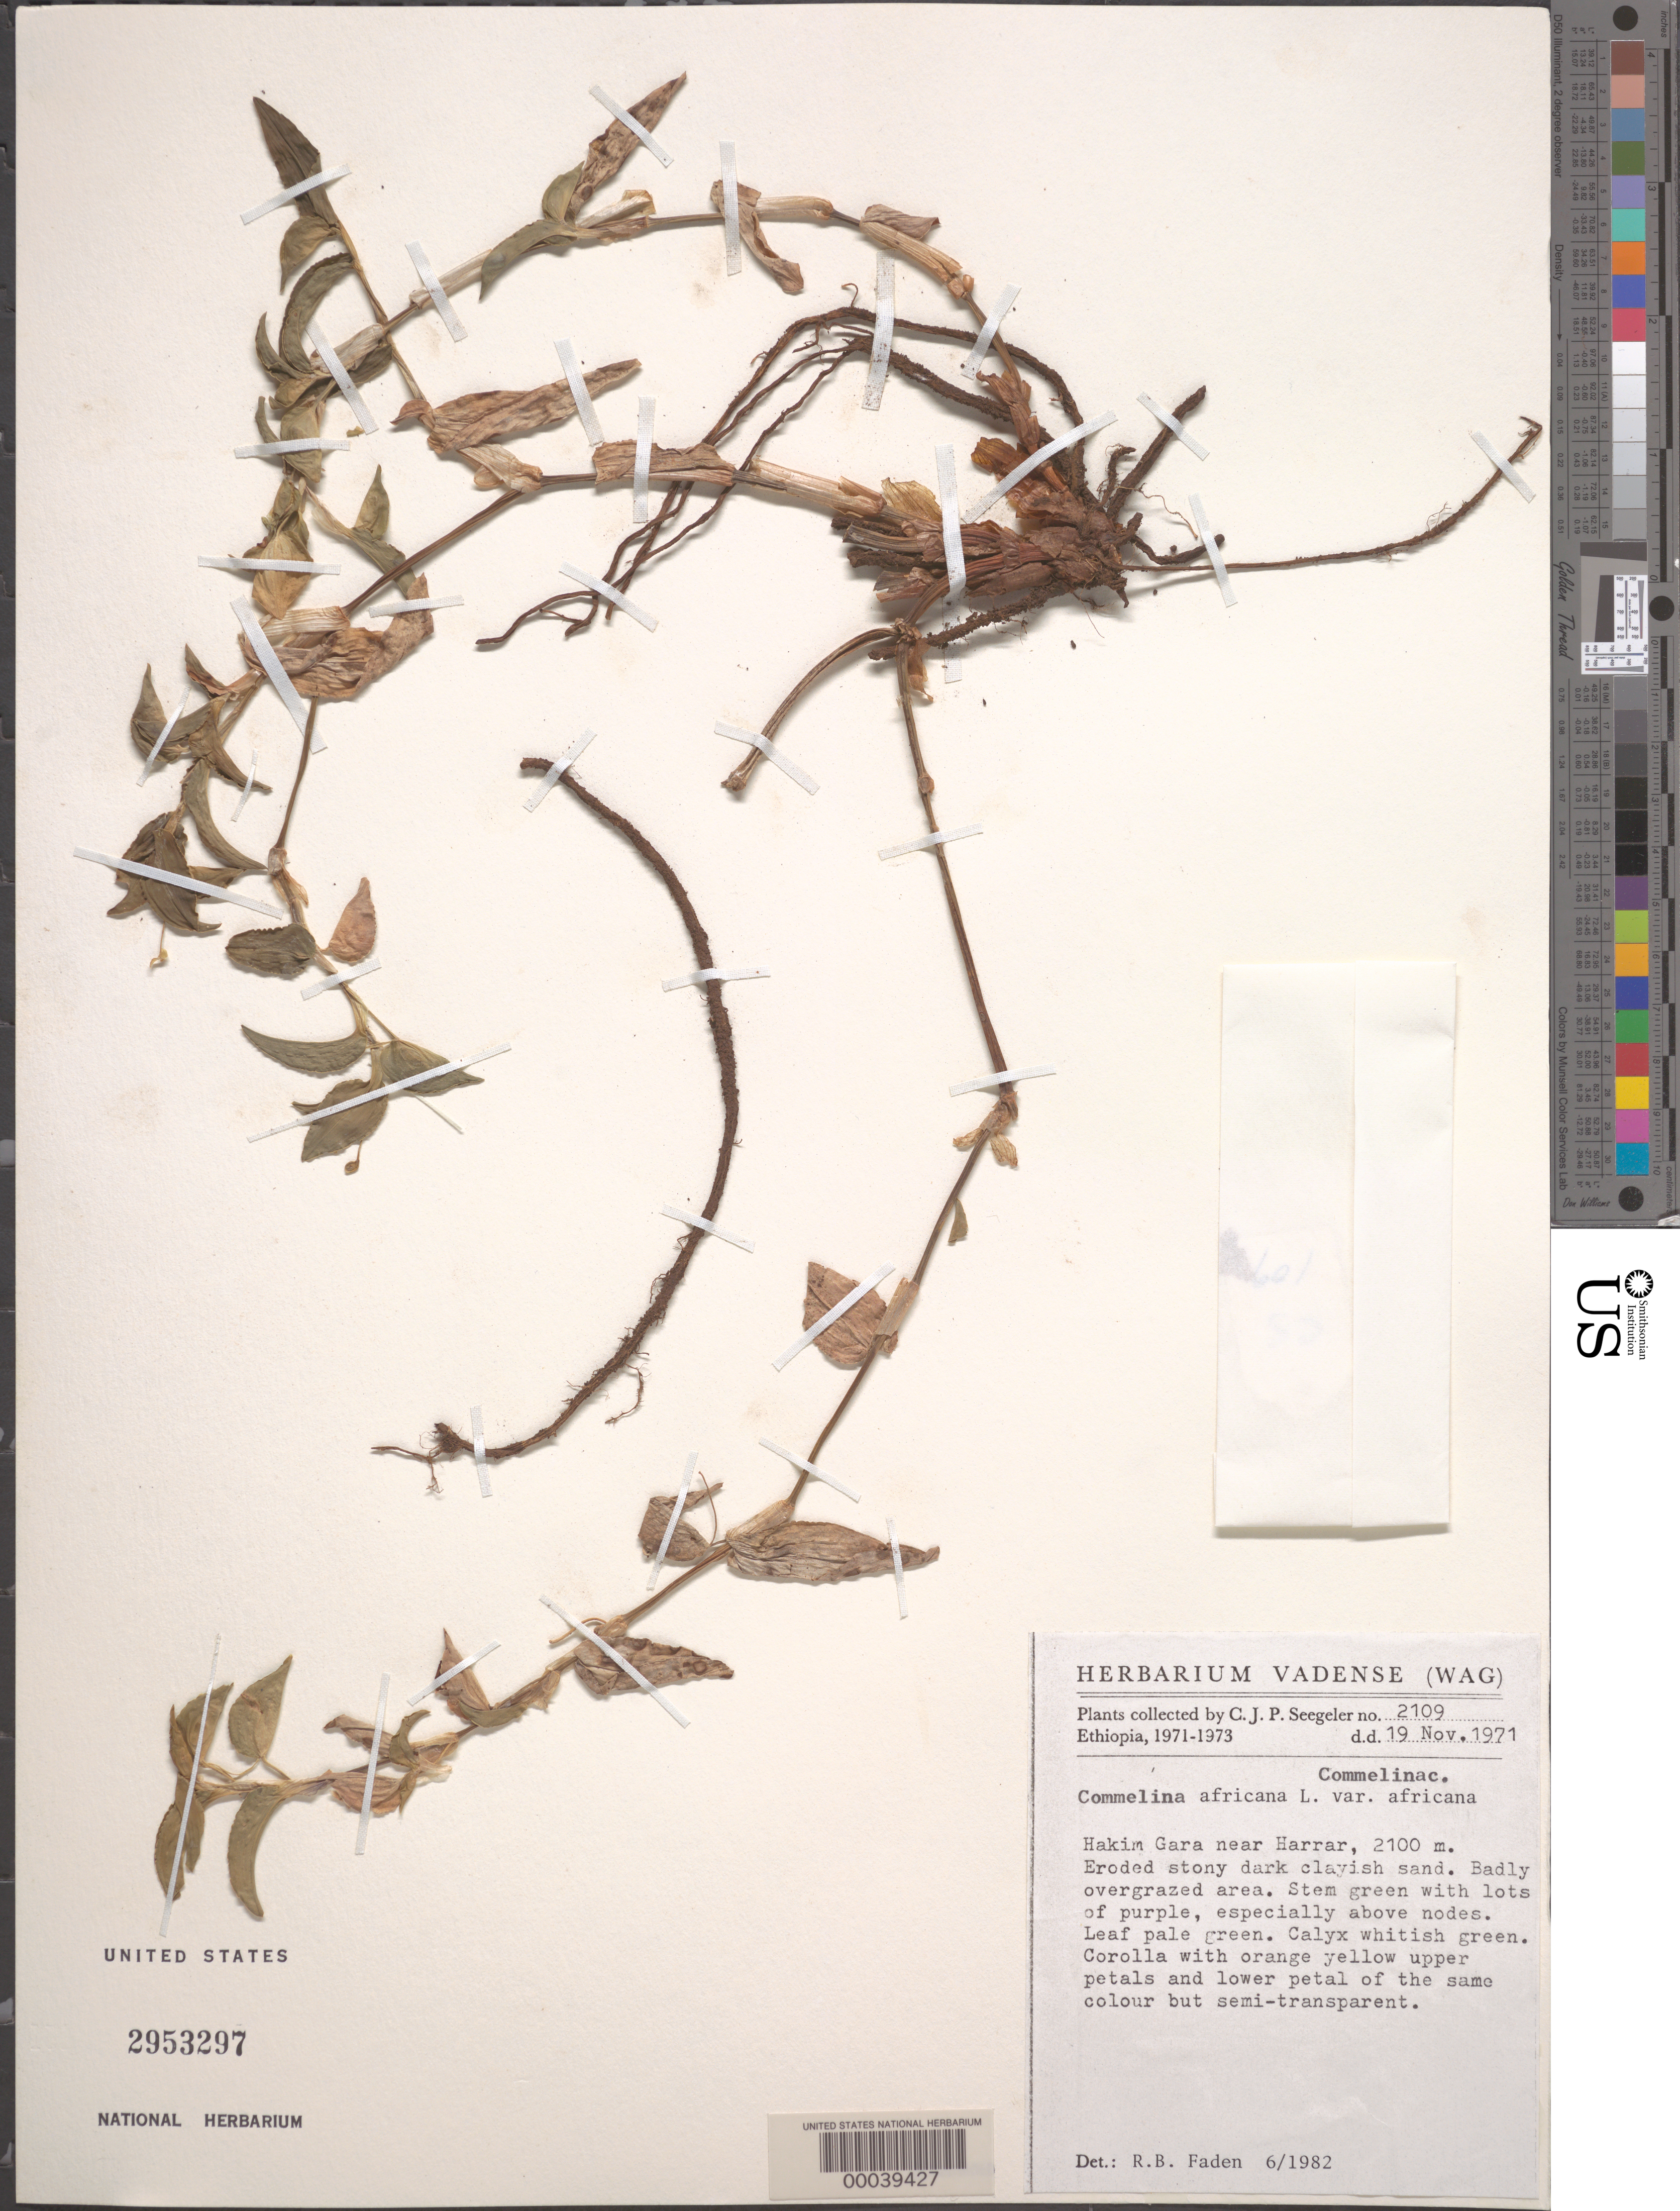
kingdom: Plantae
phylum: Tracheophyta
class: Liliopsida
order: Commelinales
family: Commelinaceae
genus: Commelina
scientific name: Commelina africana var. africana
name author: L.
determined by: Faden, Robert B., (US), Smithsonian Institution - National Museum of Natural History (UNITED STATES)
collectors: C. Seegeler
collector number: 2109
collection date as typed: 19 Nov 1971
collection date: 1971-11-19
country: Ethiopia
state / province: Harari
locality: Hakim gara, near harrar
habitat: Eroded, stoney dark clay soil, overgrazed area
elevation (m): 2100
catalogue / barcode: US 2953297